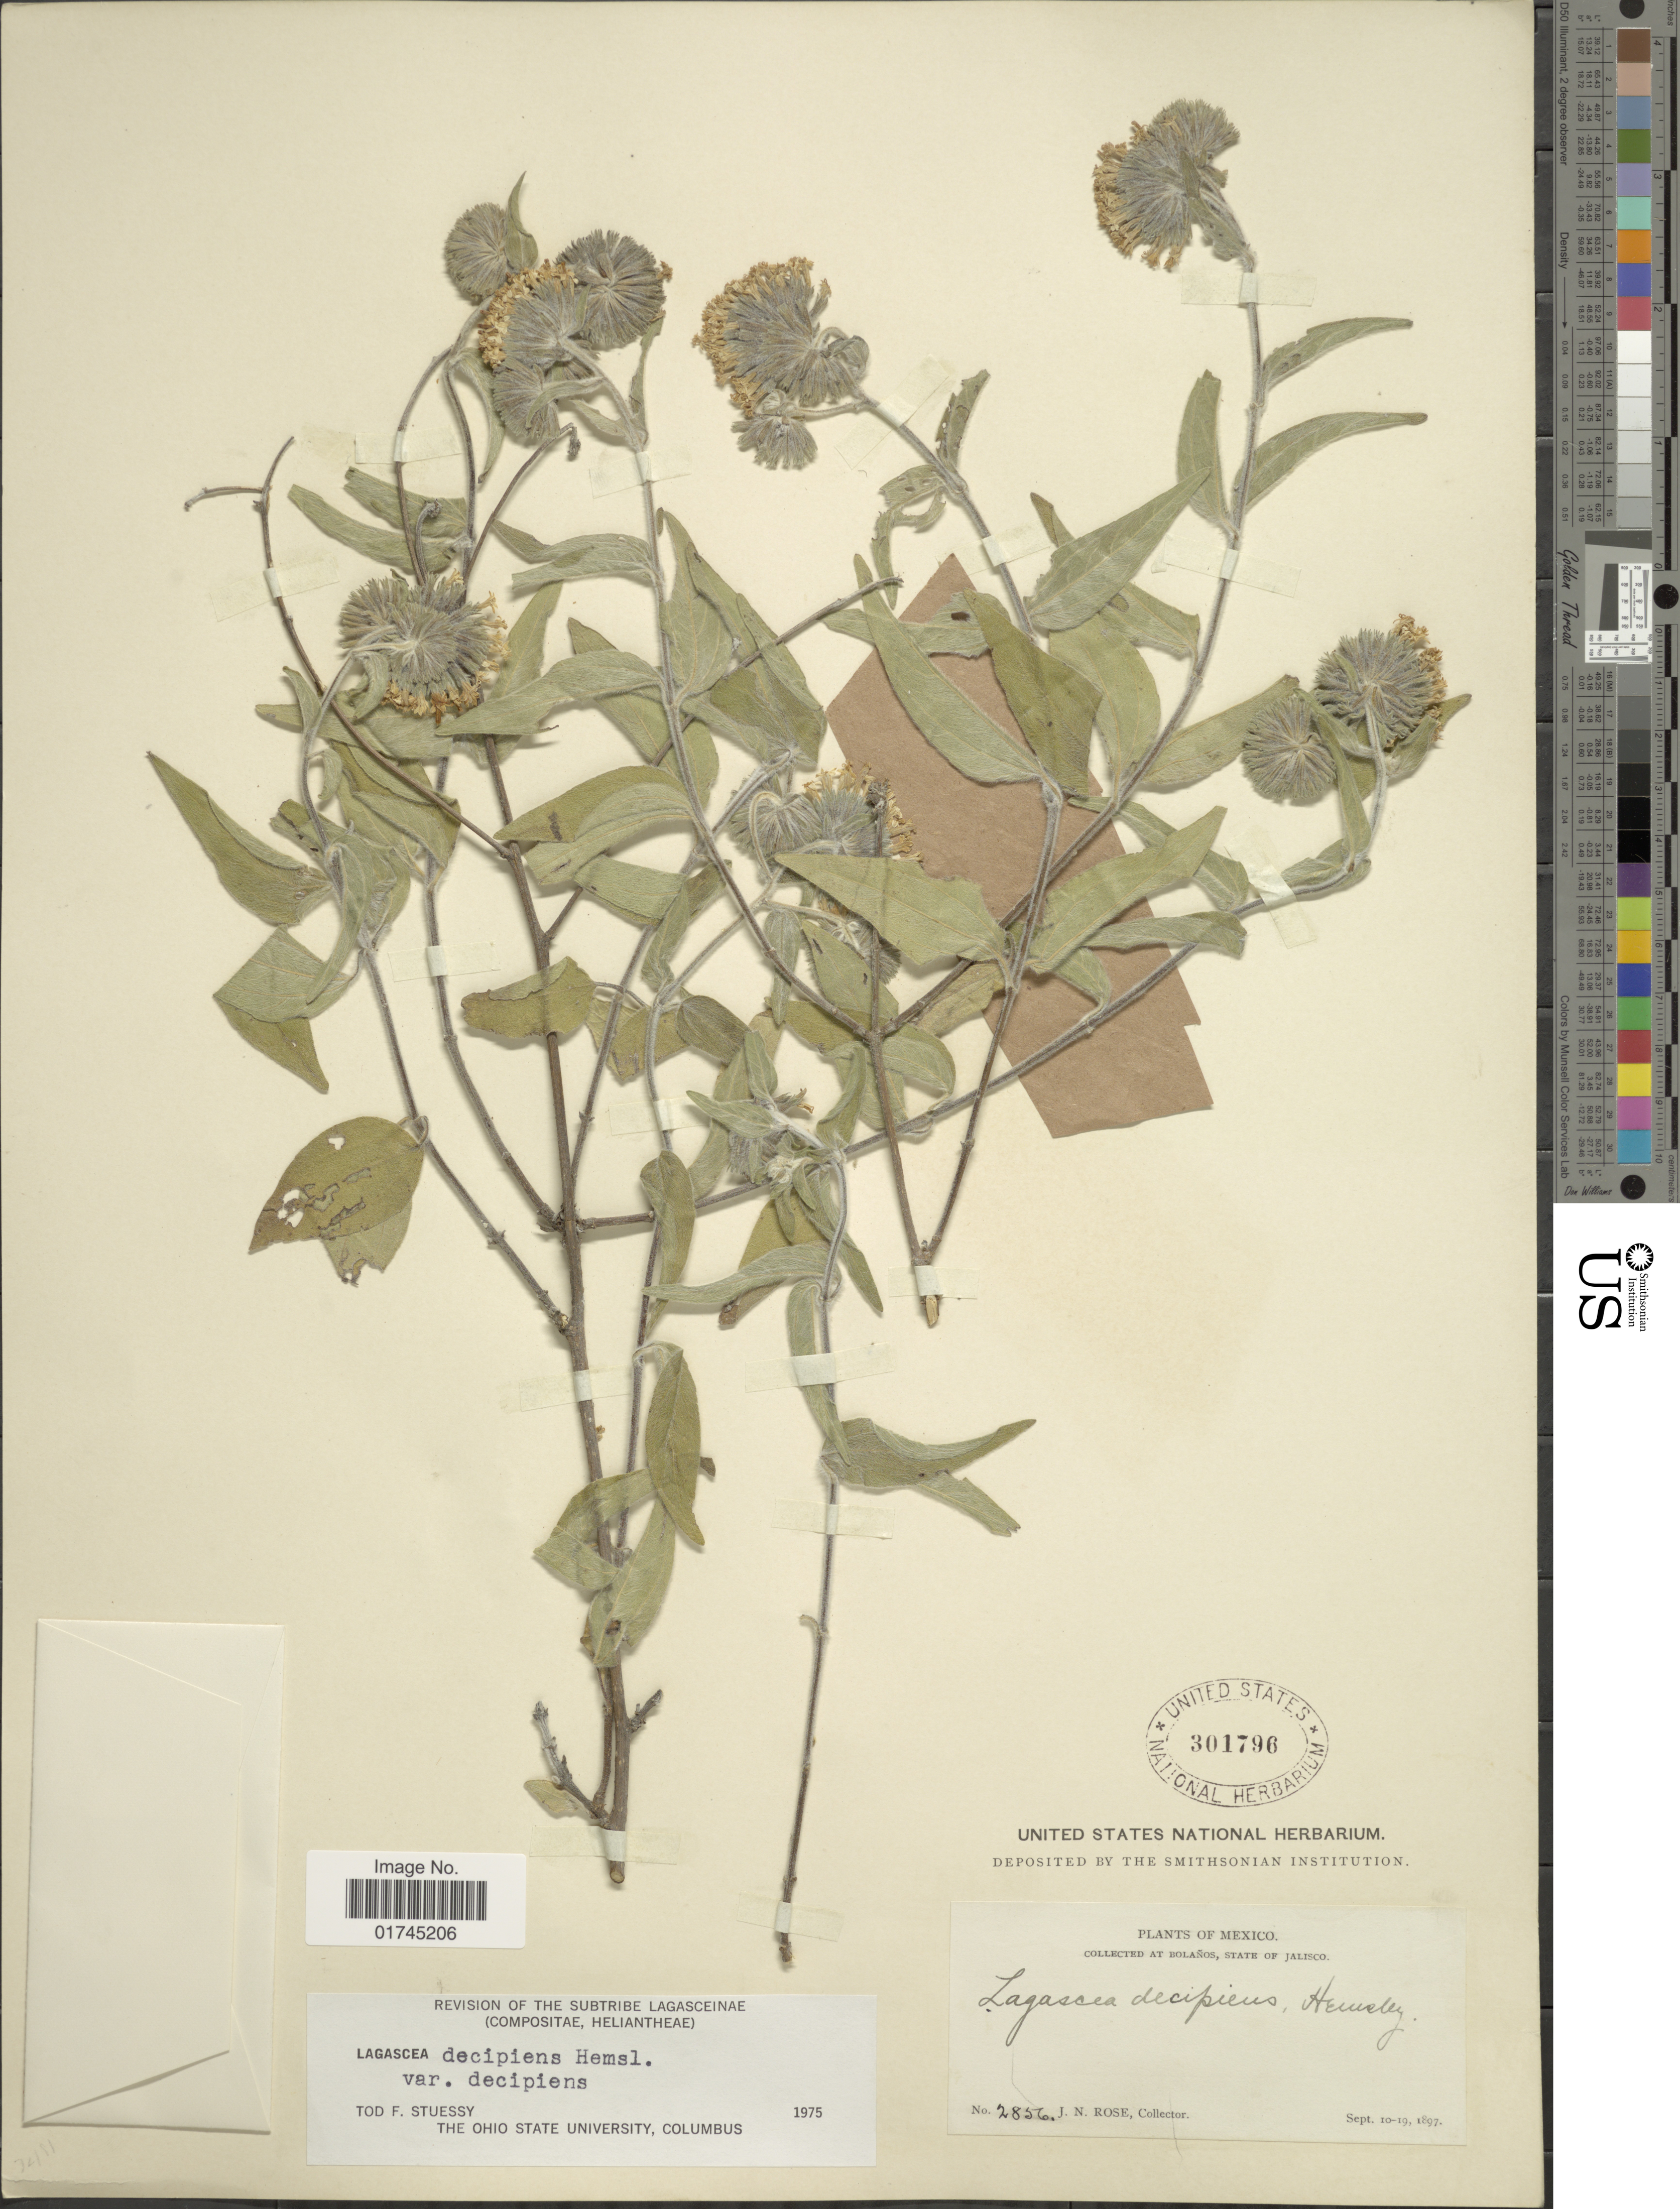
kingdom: Plantae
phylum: Tracheophyta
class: Magnoliopsida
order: Asterales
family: Asteraceae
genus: Lagascea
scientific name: Lagascea decipiens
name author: Hemsl.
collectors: J. N. Rose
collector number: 2856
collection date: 1897-09-10/1897-09-19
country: Mexico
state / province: Jalisco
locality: Bolañpd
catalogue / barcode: US 301796